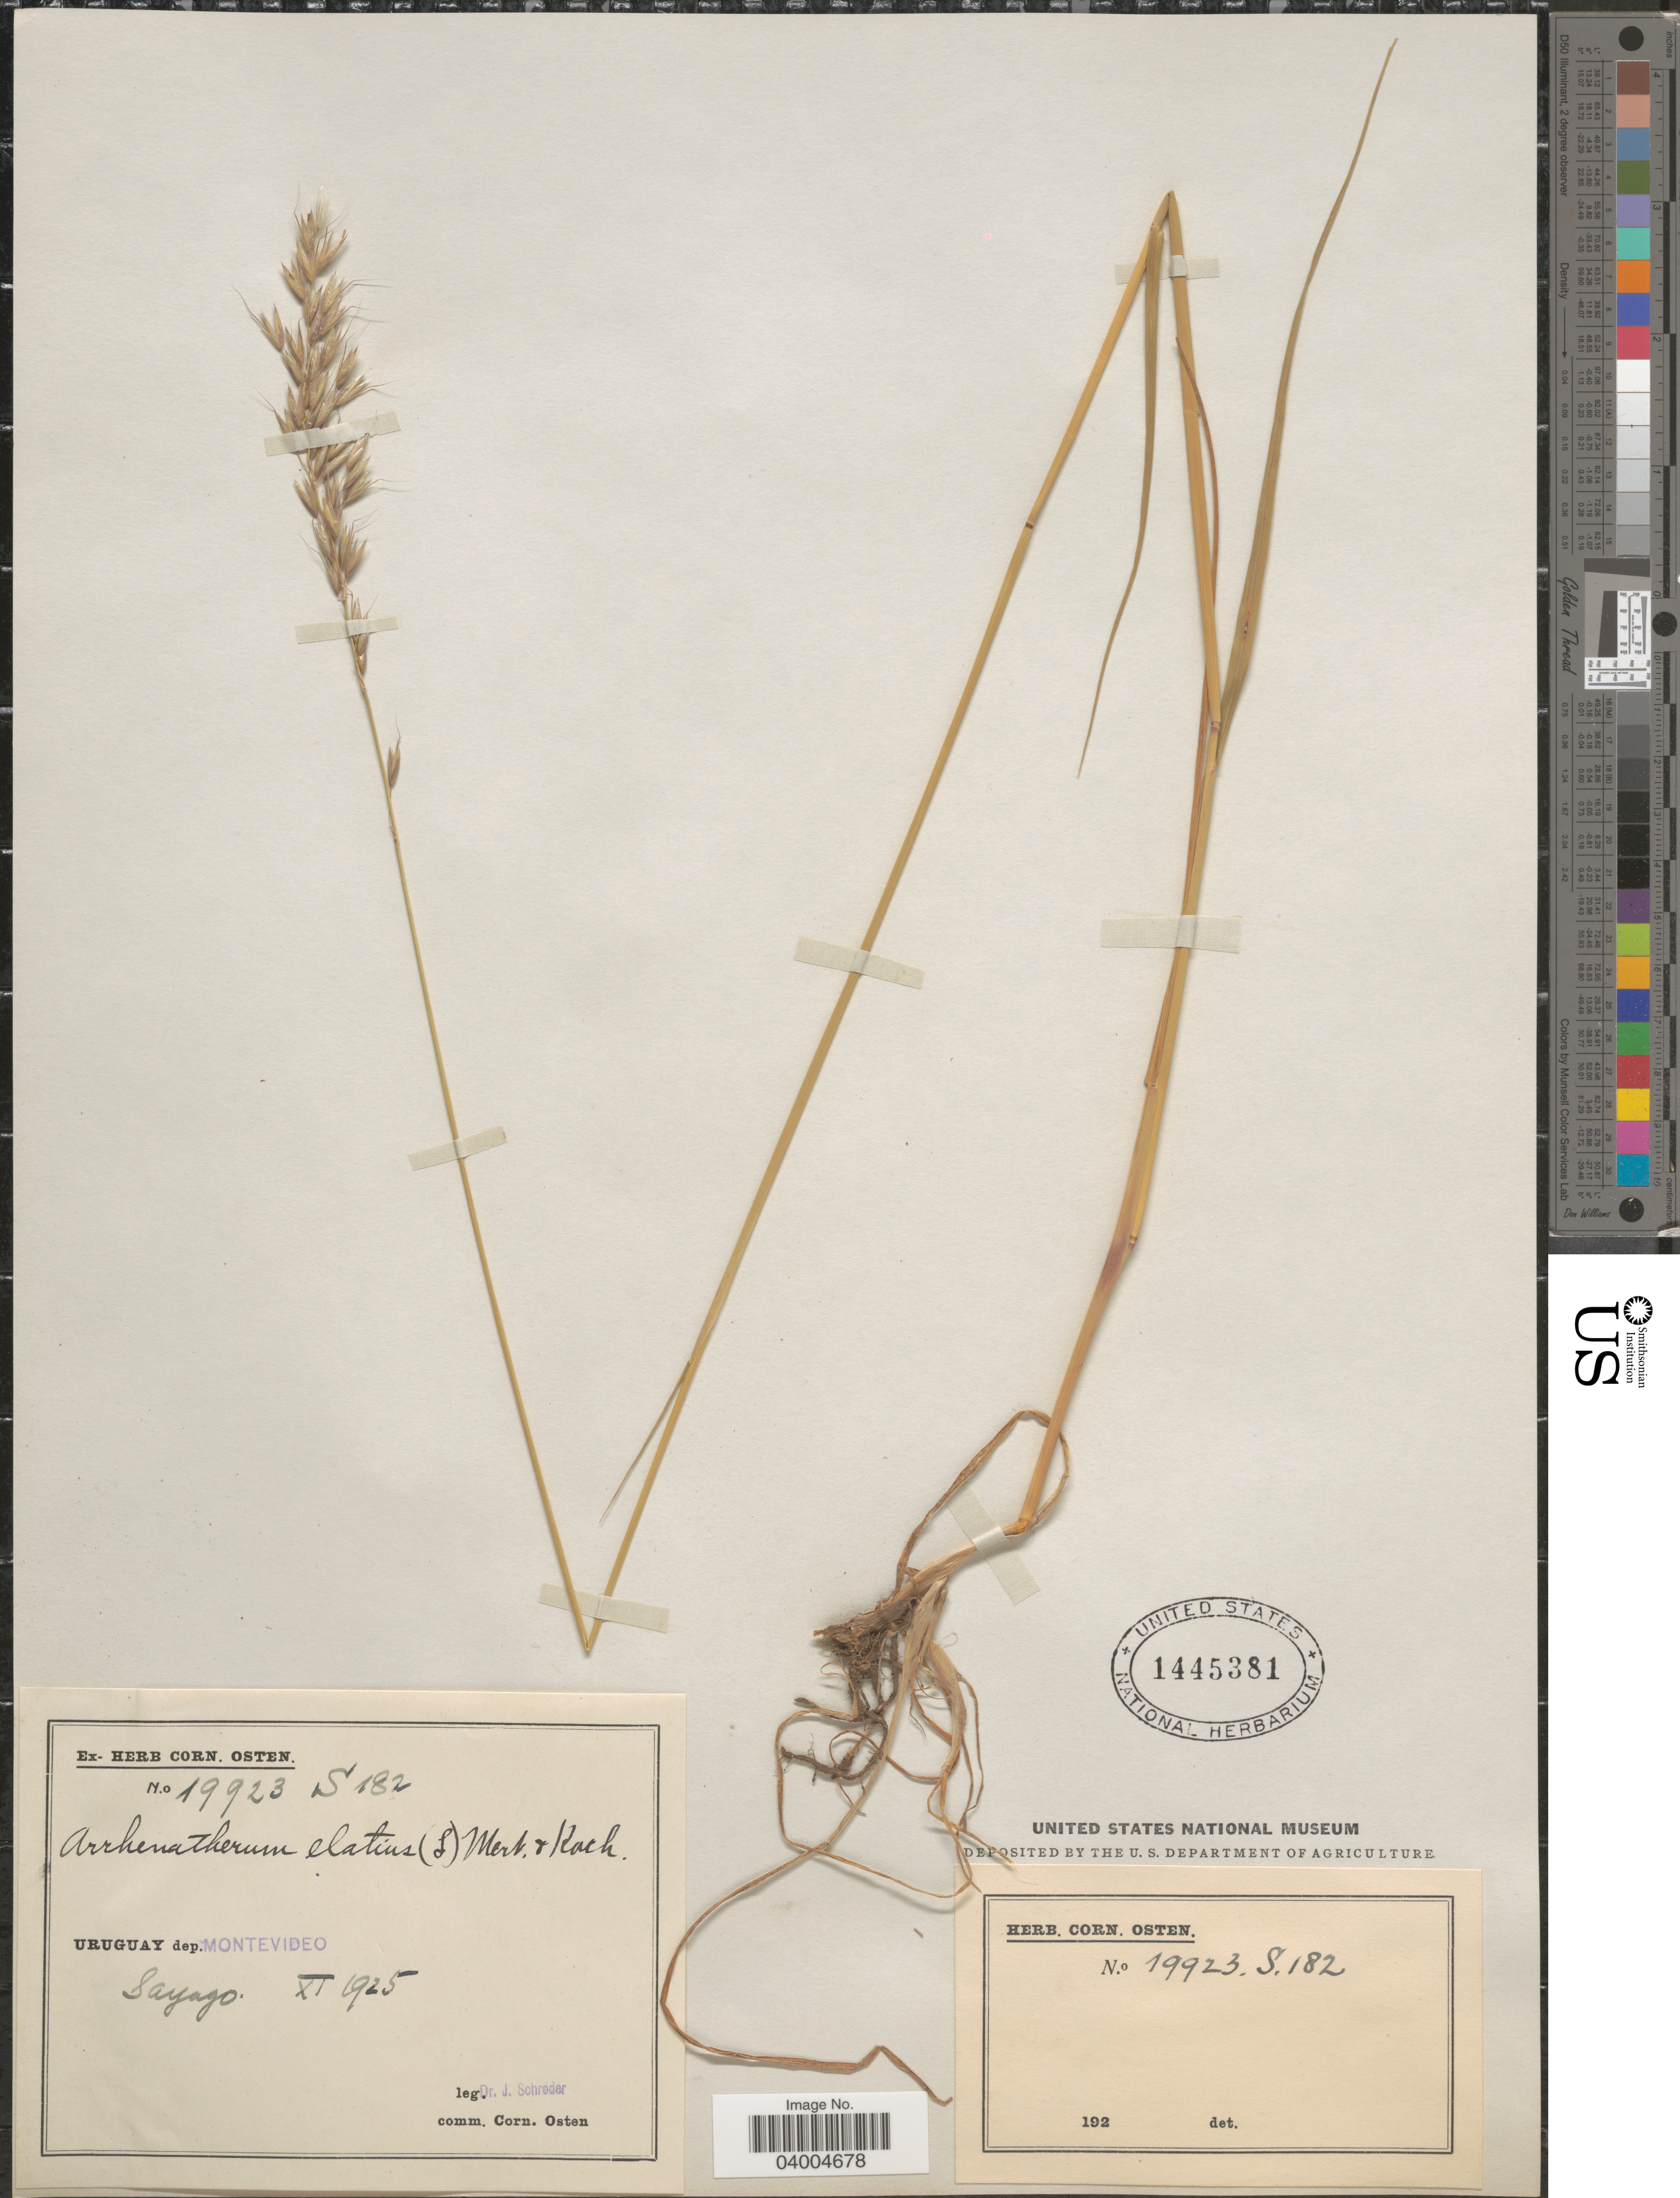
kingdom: Plantae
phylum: Tracheophyta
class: Liliopsida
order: Poales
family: Poaceae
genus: Arrhenatherum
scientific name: Arrhenatherum elatius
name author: (L.) J. Presl & C. Presl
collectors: J. Schröder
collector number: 19923S182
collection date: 1925-11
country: Uruguay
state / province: Montevideo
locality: Dep. Montevideo. Sayago.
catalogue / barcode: US 1445381